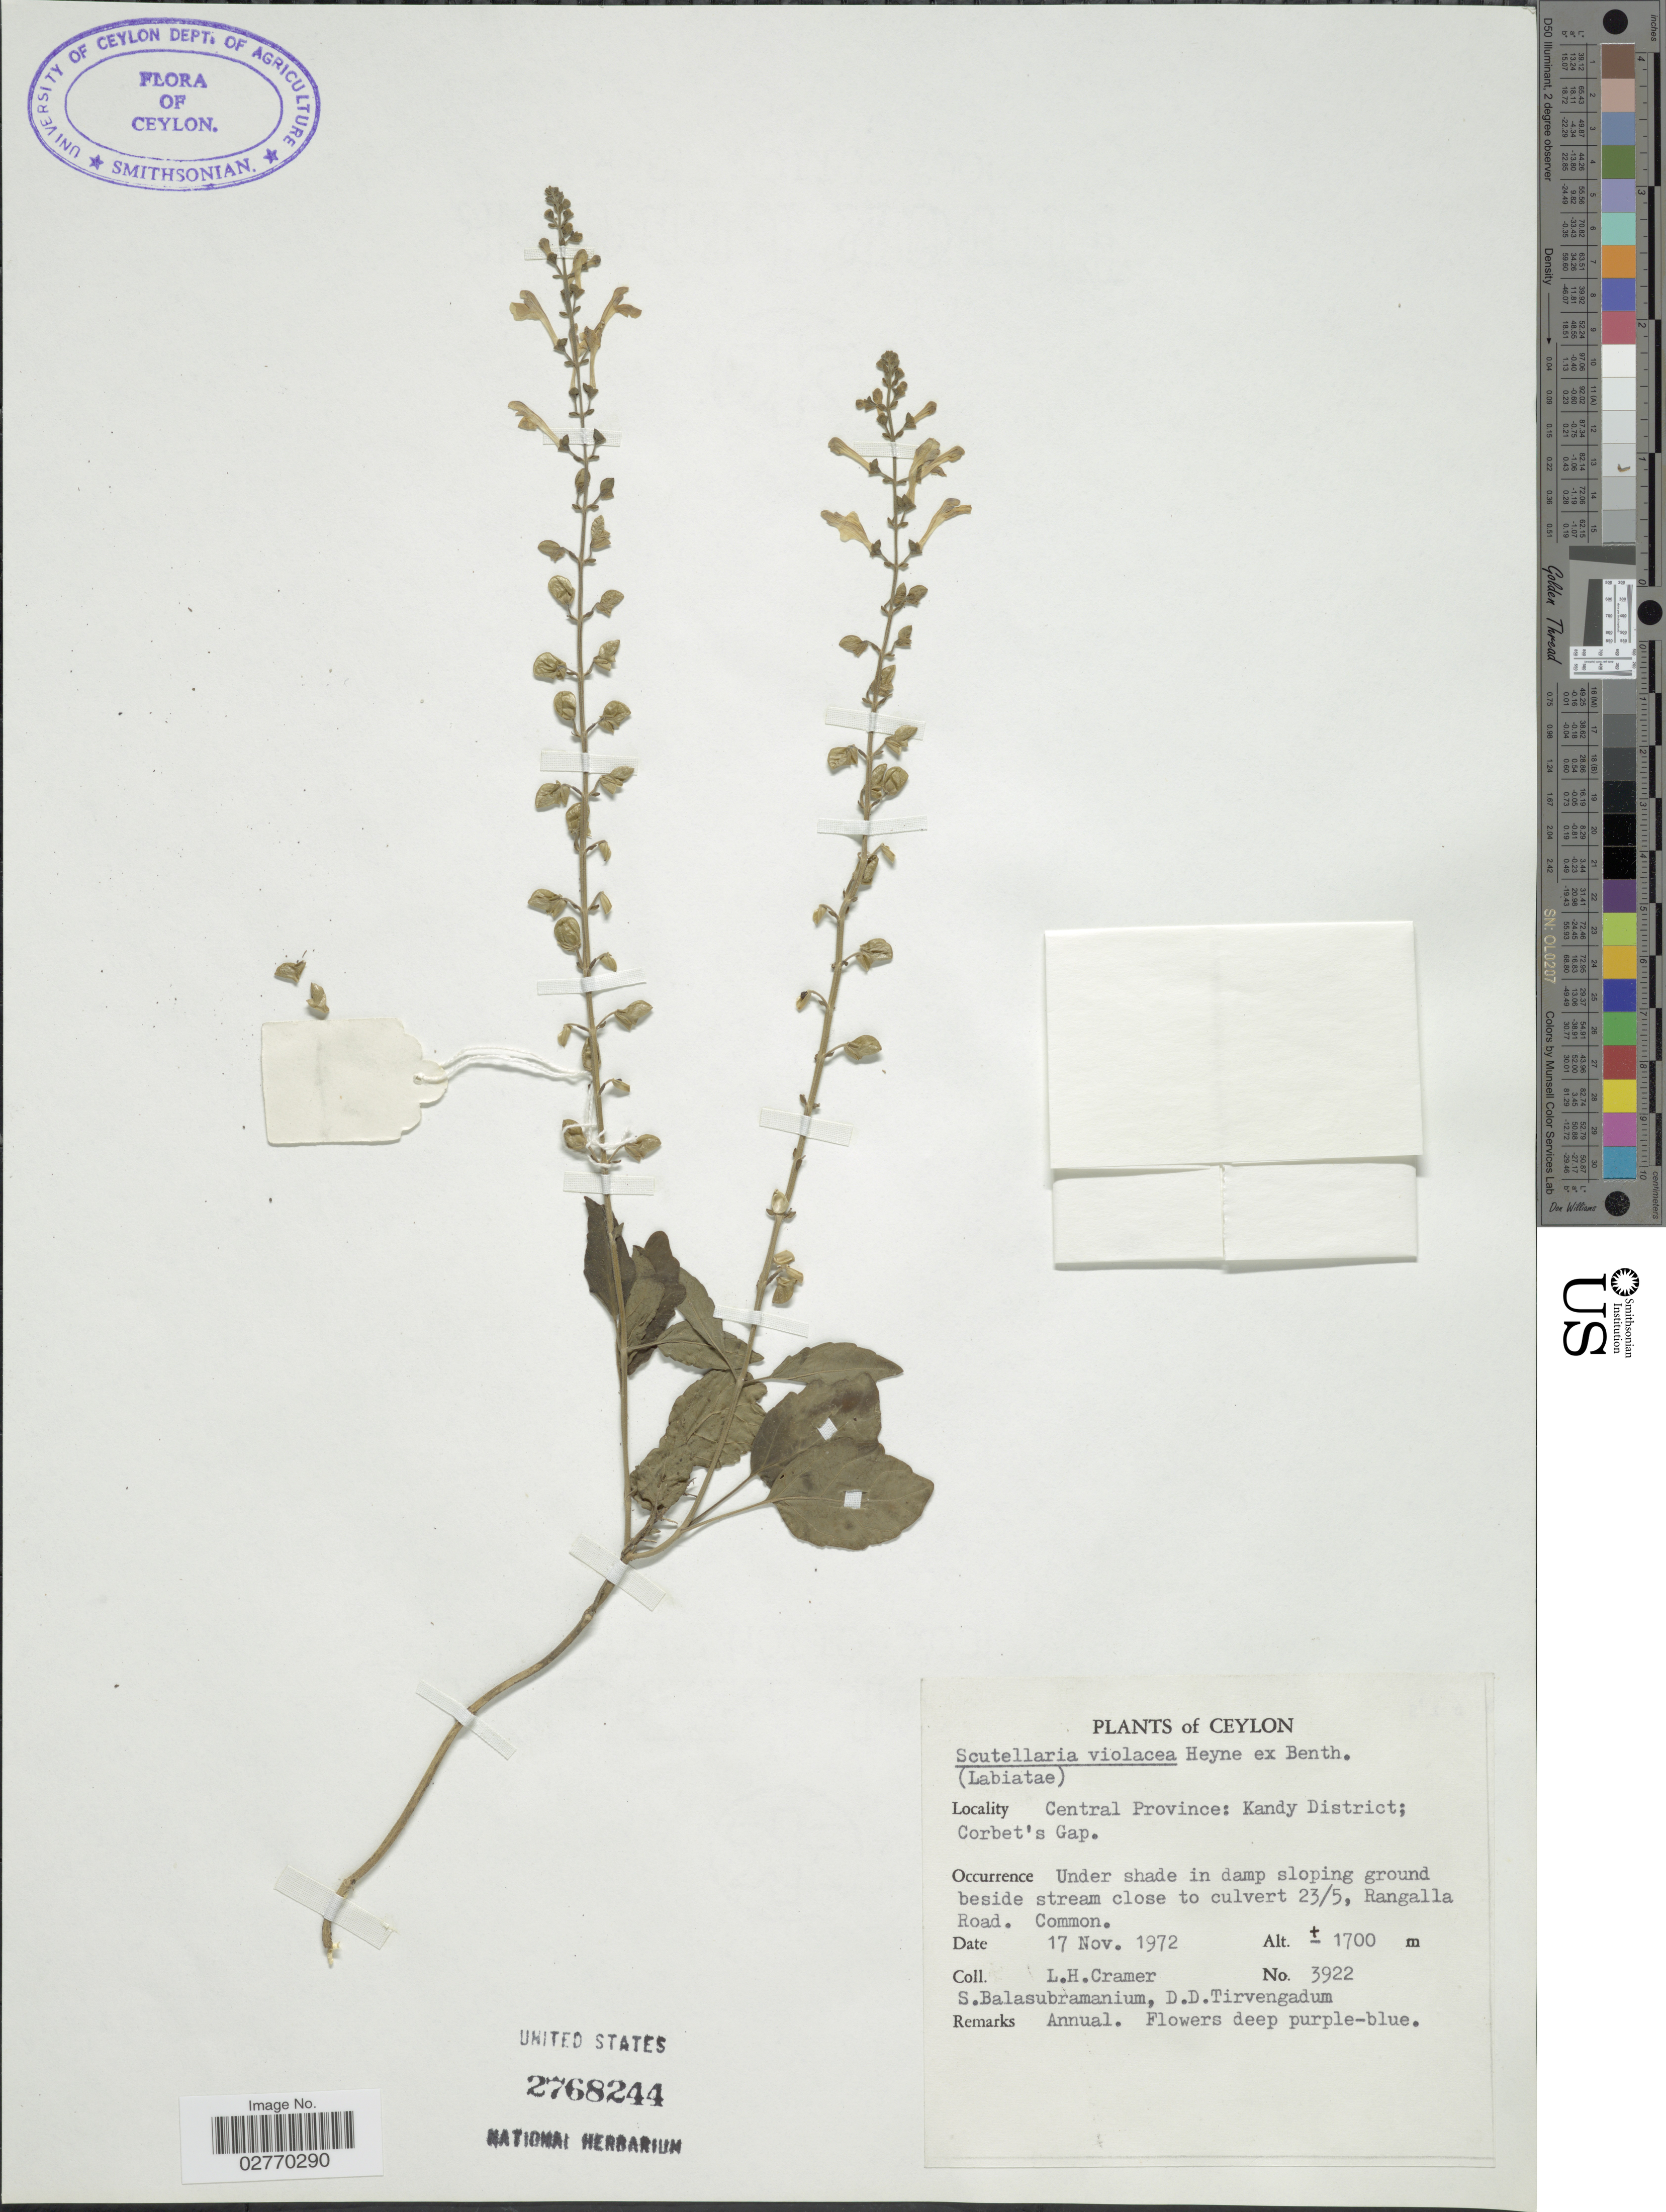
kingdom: Plantae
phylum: Tracheophyta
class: Magnoliopsida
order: Lamiales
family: Lamiaceae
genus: Scutellaria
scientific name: Scutellaria violacea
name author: B. Heyne ex Benth.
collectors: L. H. Cramer, S. Balasubramanium & D. Tirvengadum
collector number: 3922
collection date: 1972-11-17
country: Sri Lanka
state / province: Central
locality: Ceylon. Kandy District; Corbet's Gap. Under shade in damp sloping ground beside stream close to culvert 23/5, Rangalla Road.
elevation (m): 1700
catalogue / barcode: US 2768244